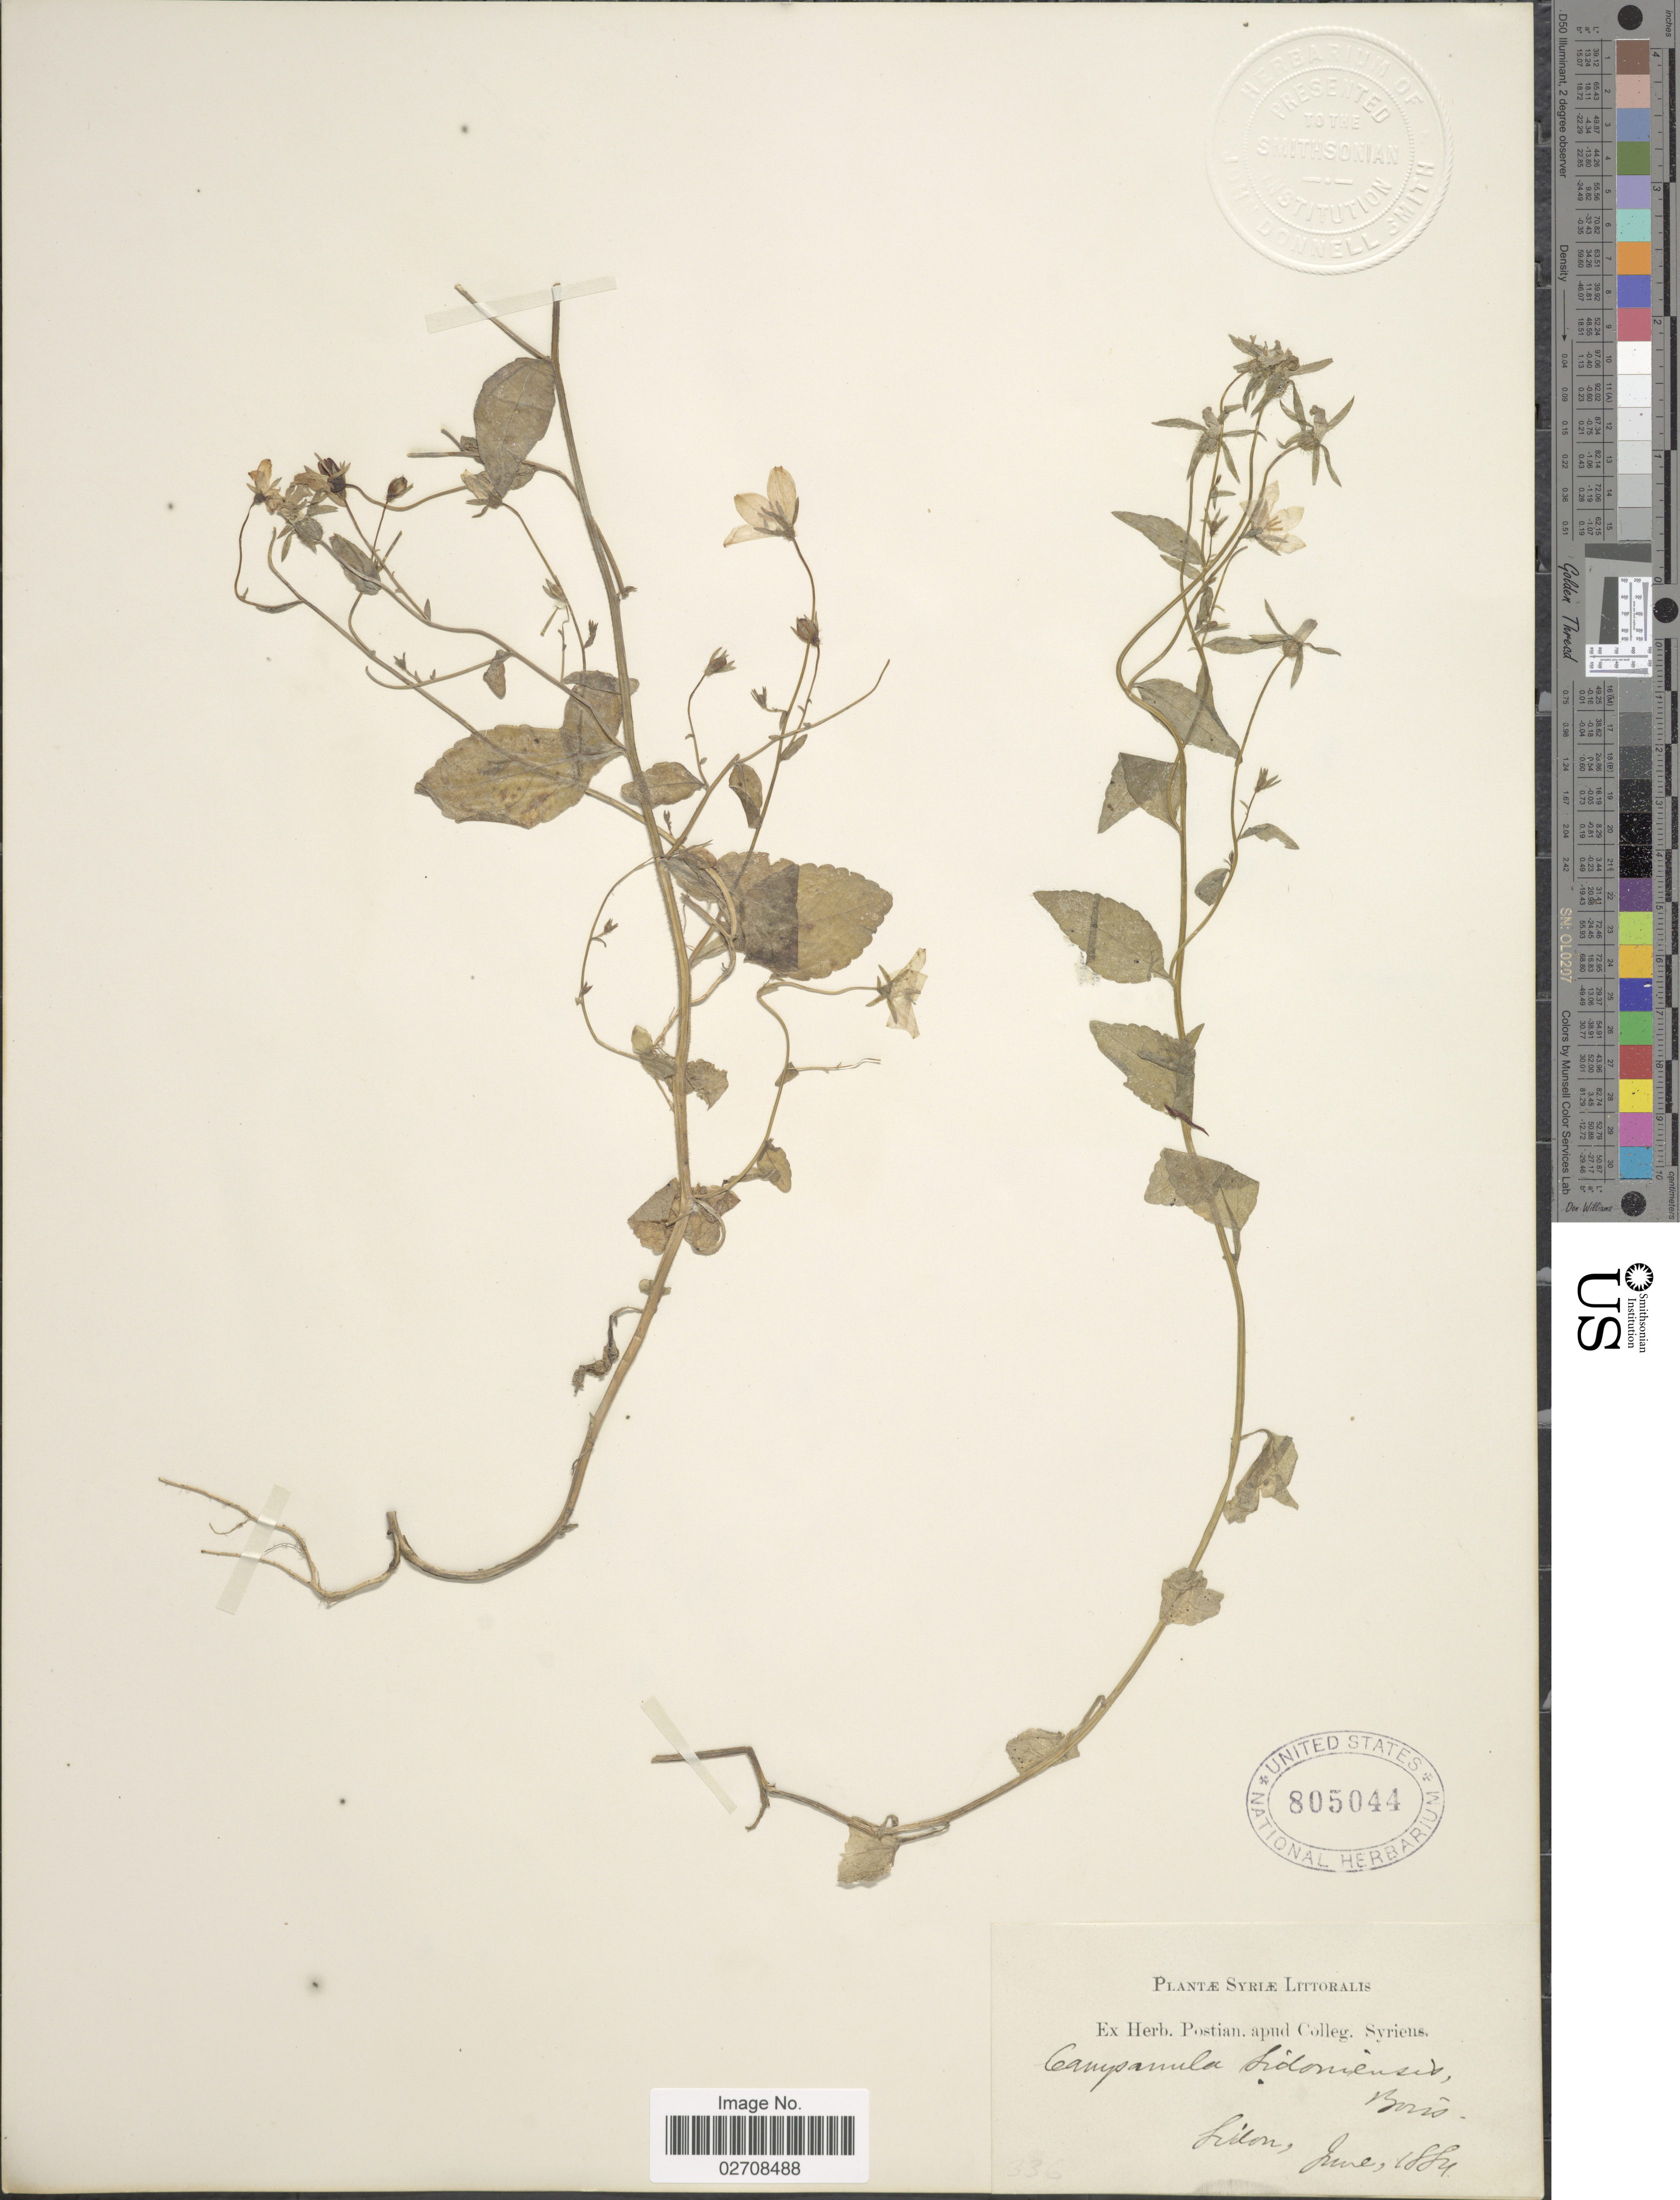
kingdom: Plantae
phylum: Tracheophyta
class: Magnoliopsida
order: Asterales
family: Campanulaceae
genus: Campanula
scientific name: Campanula sidoniensis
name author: Boiss. & Blanche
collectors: ex herb. Postian. apud Colleg. Syriens. Protest. USE "Fannie P. A. Shepard" (10308853) AS PRIMARY COLLECTOR INSTEAD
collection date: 1884-06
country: Syria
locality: Syriae. Sidon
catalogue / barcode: US 805044